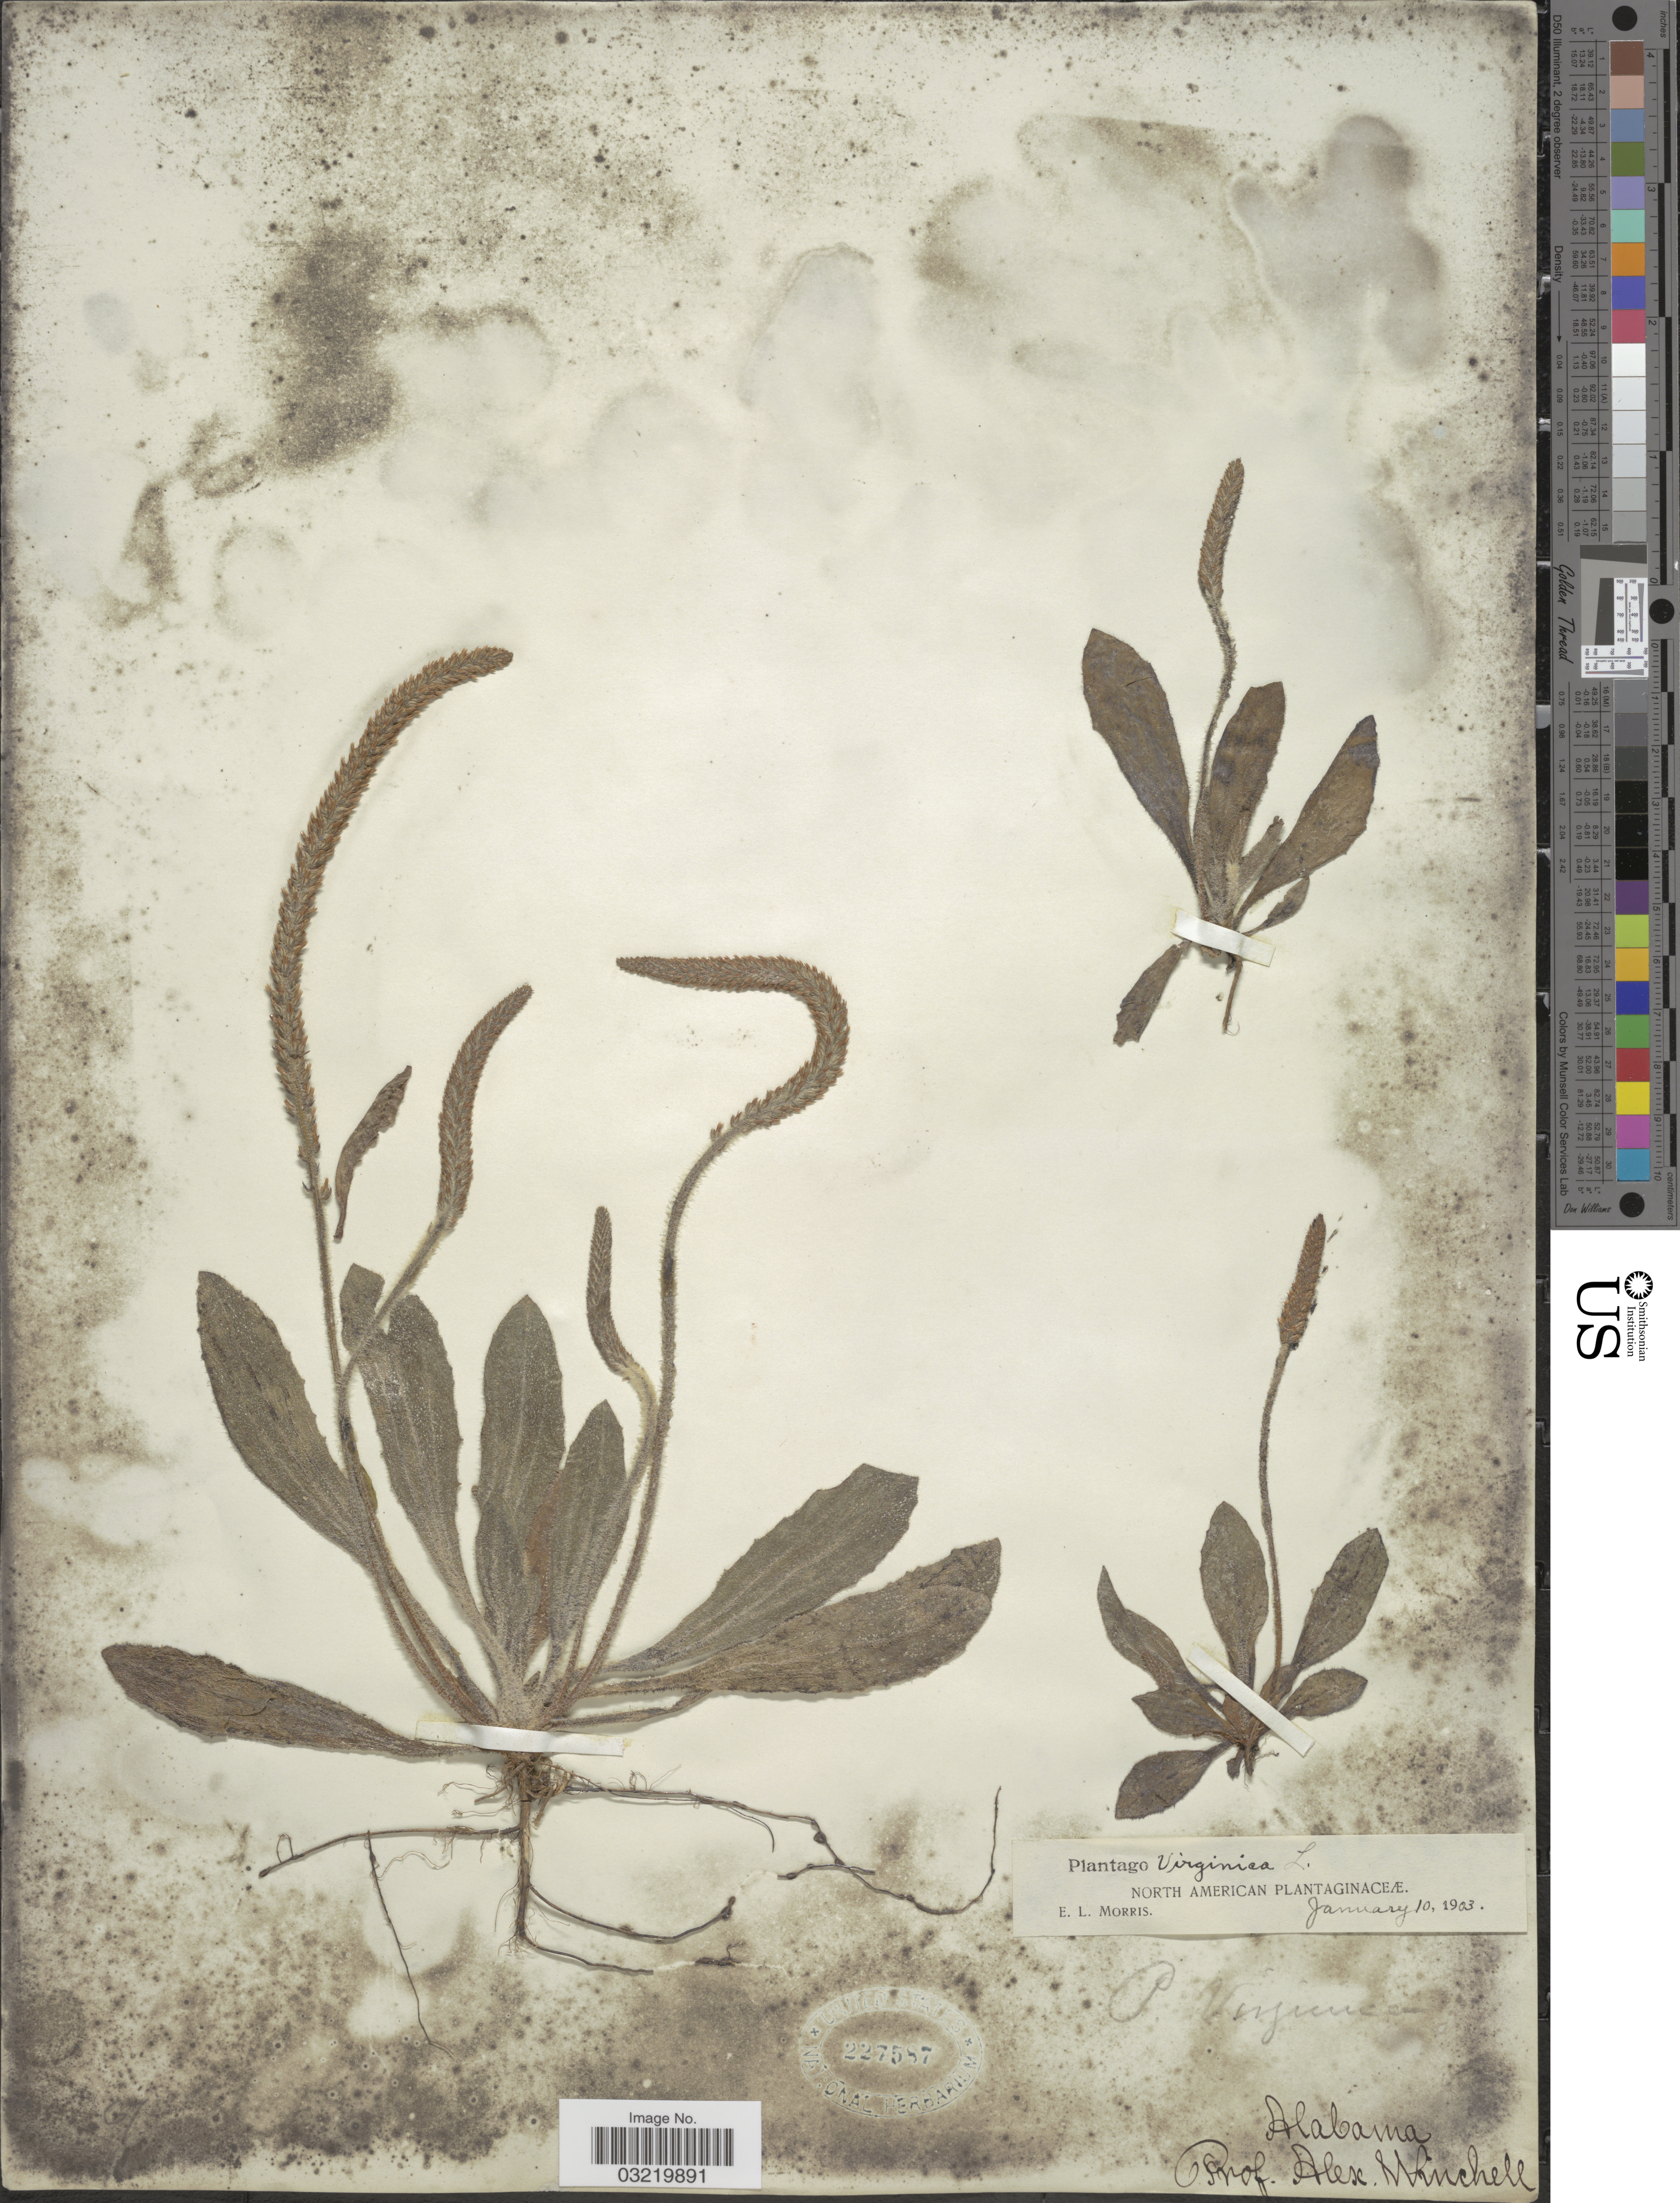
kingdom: Plantae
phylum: Tracheophyta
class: Magnoliopsida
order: Lamiales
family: Plantaginaceae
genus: Plantago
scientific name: Plantago virginica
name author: L.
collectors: A. Whinchell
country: United States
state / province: Alabama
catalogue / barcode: US 227587